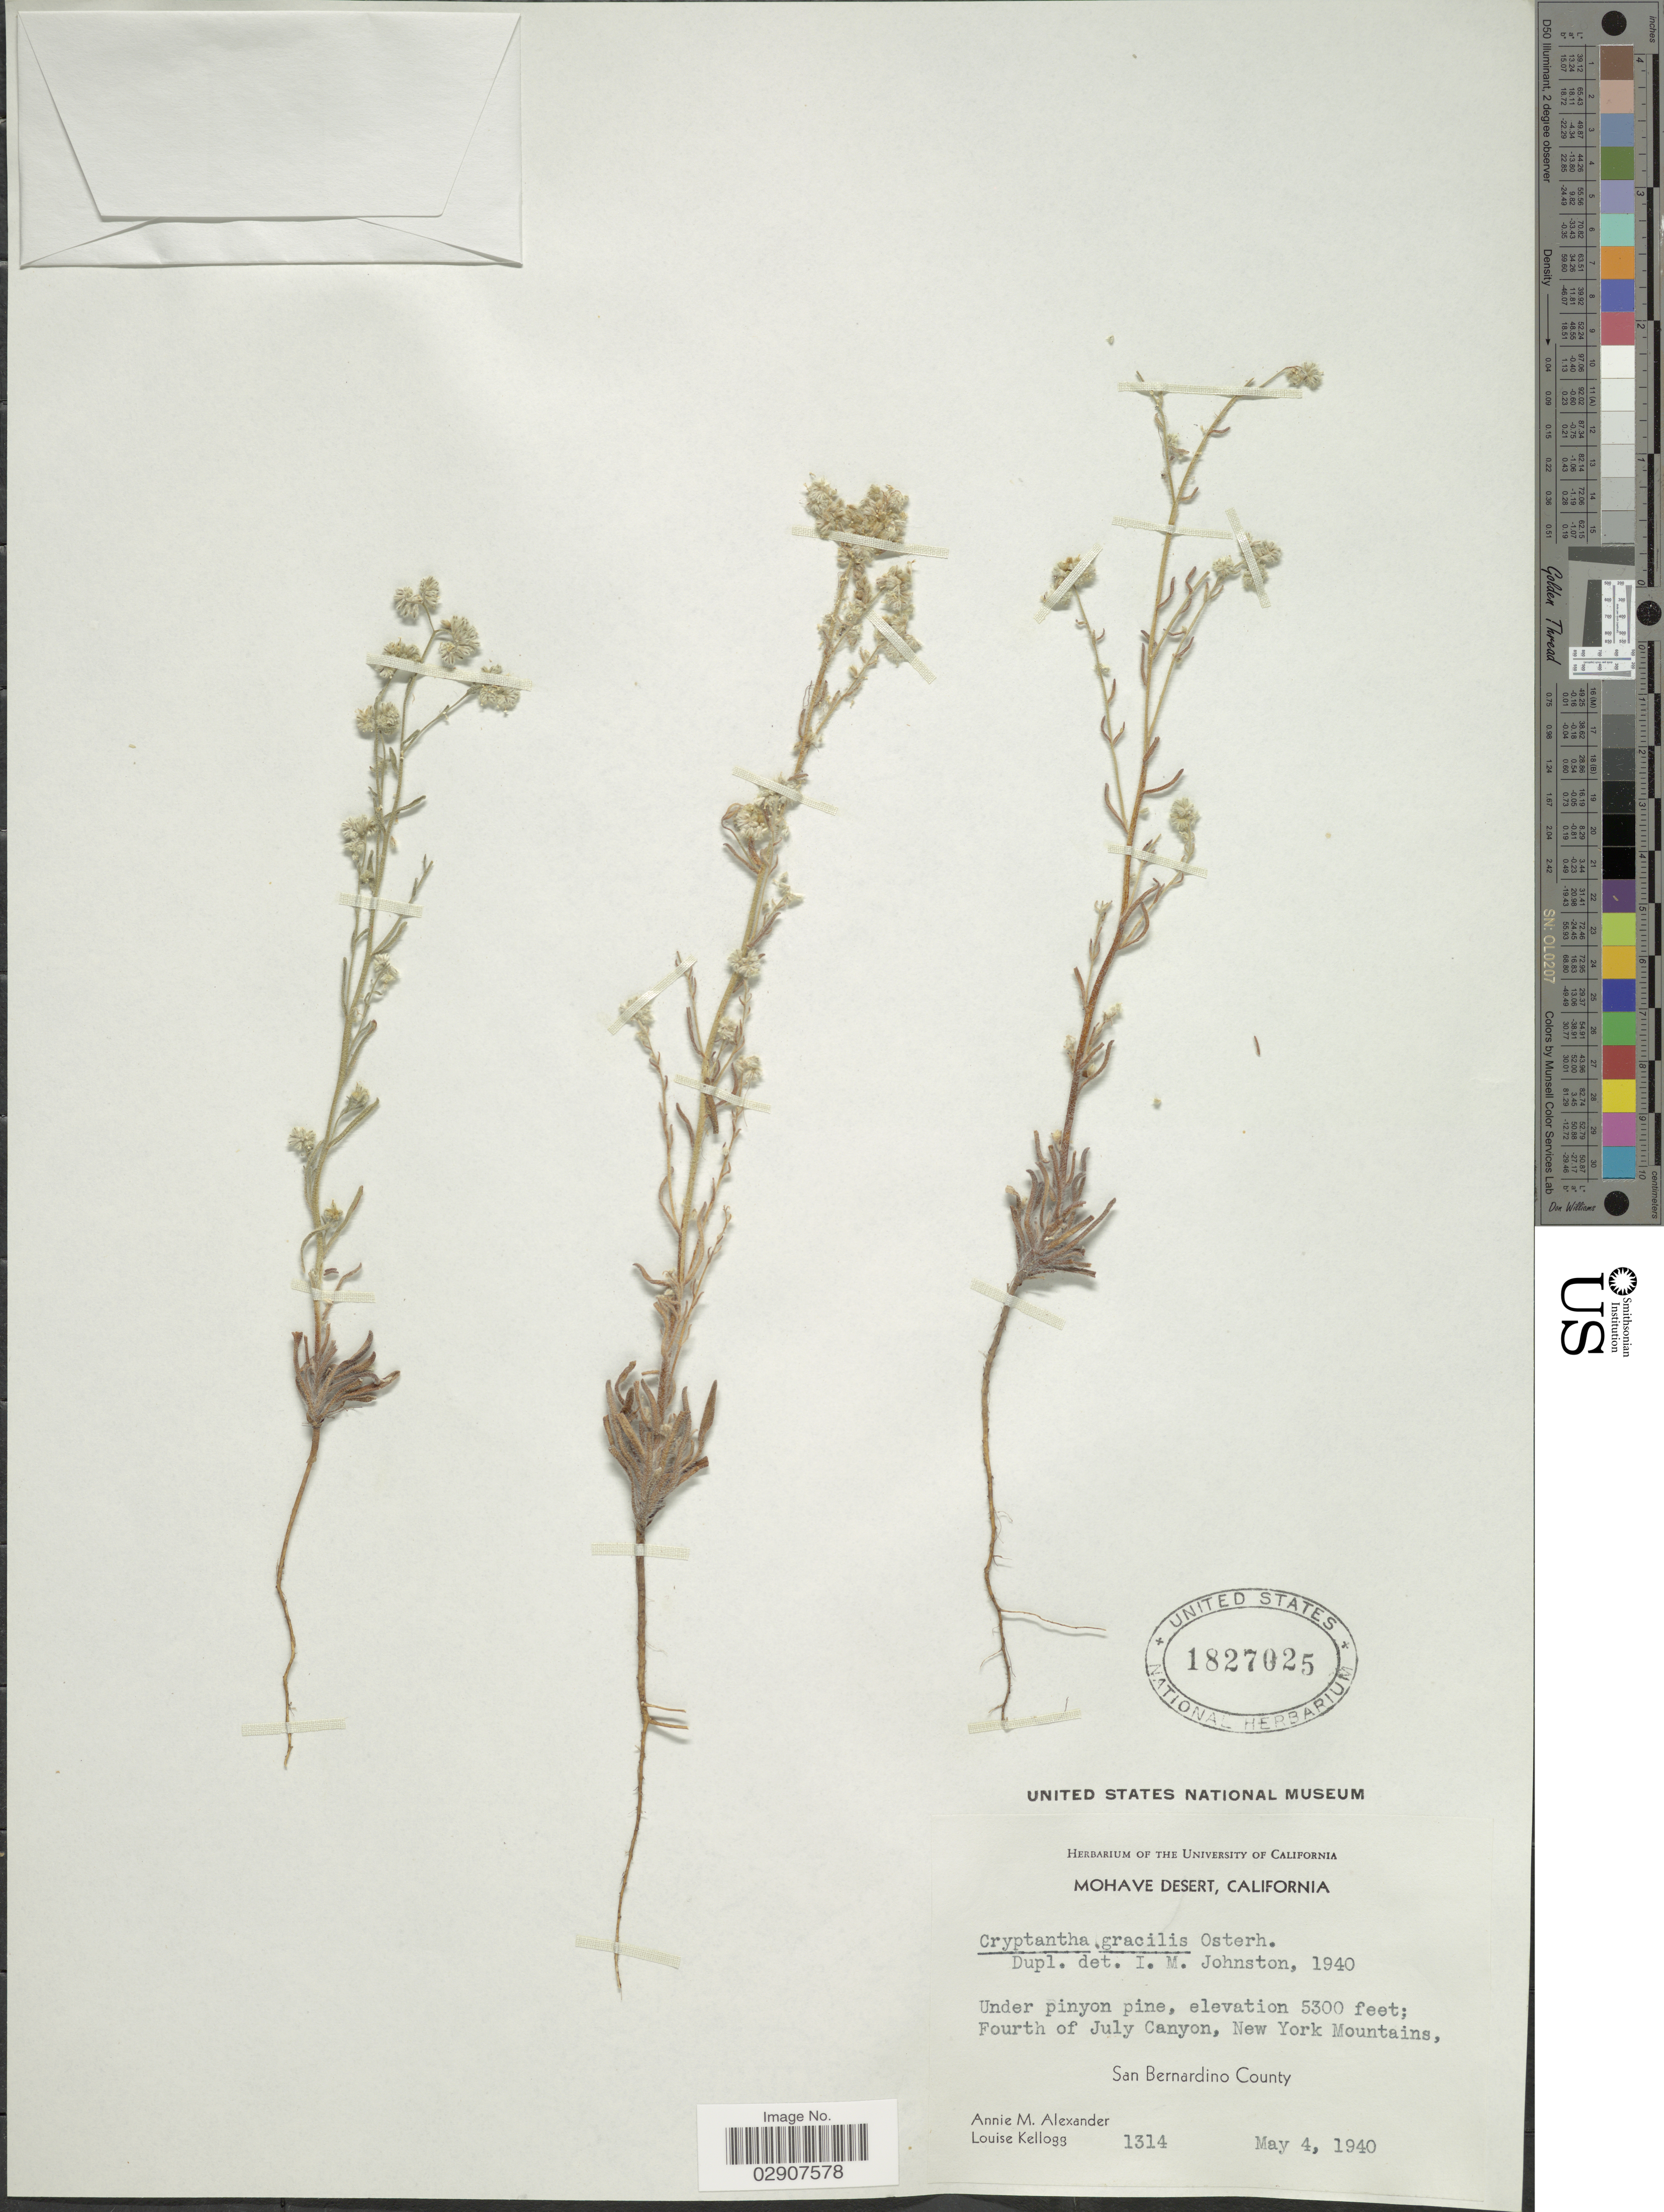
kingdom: Plantae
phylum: Tracheophyta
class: Magnoliopsida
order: Boraginales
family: Boraginaceae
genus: Cryptantha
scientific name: Cryptantha gracilis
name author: Osterh.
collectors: A. M. Alexander & L. Kellogg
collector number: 1314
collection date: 1940-05-04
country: United States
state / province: California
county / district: San Bernardino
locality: Mohave Desert, Fourth of July Canyon, New York Mountains, San Bernardino County.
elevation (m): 1615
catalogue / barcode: US 1827025